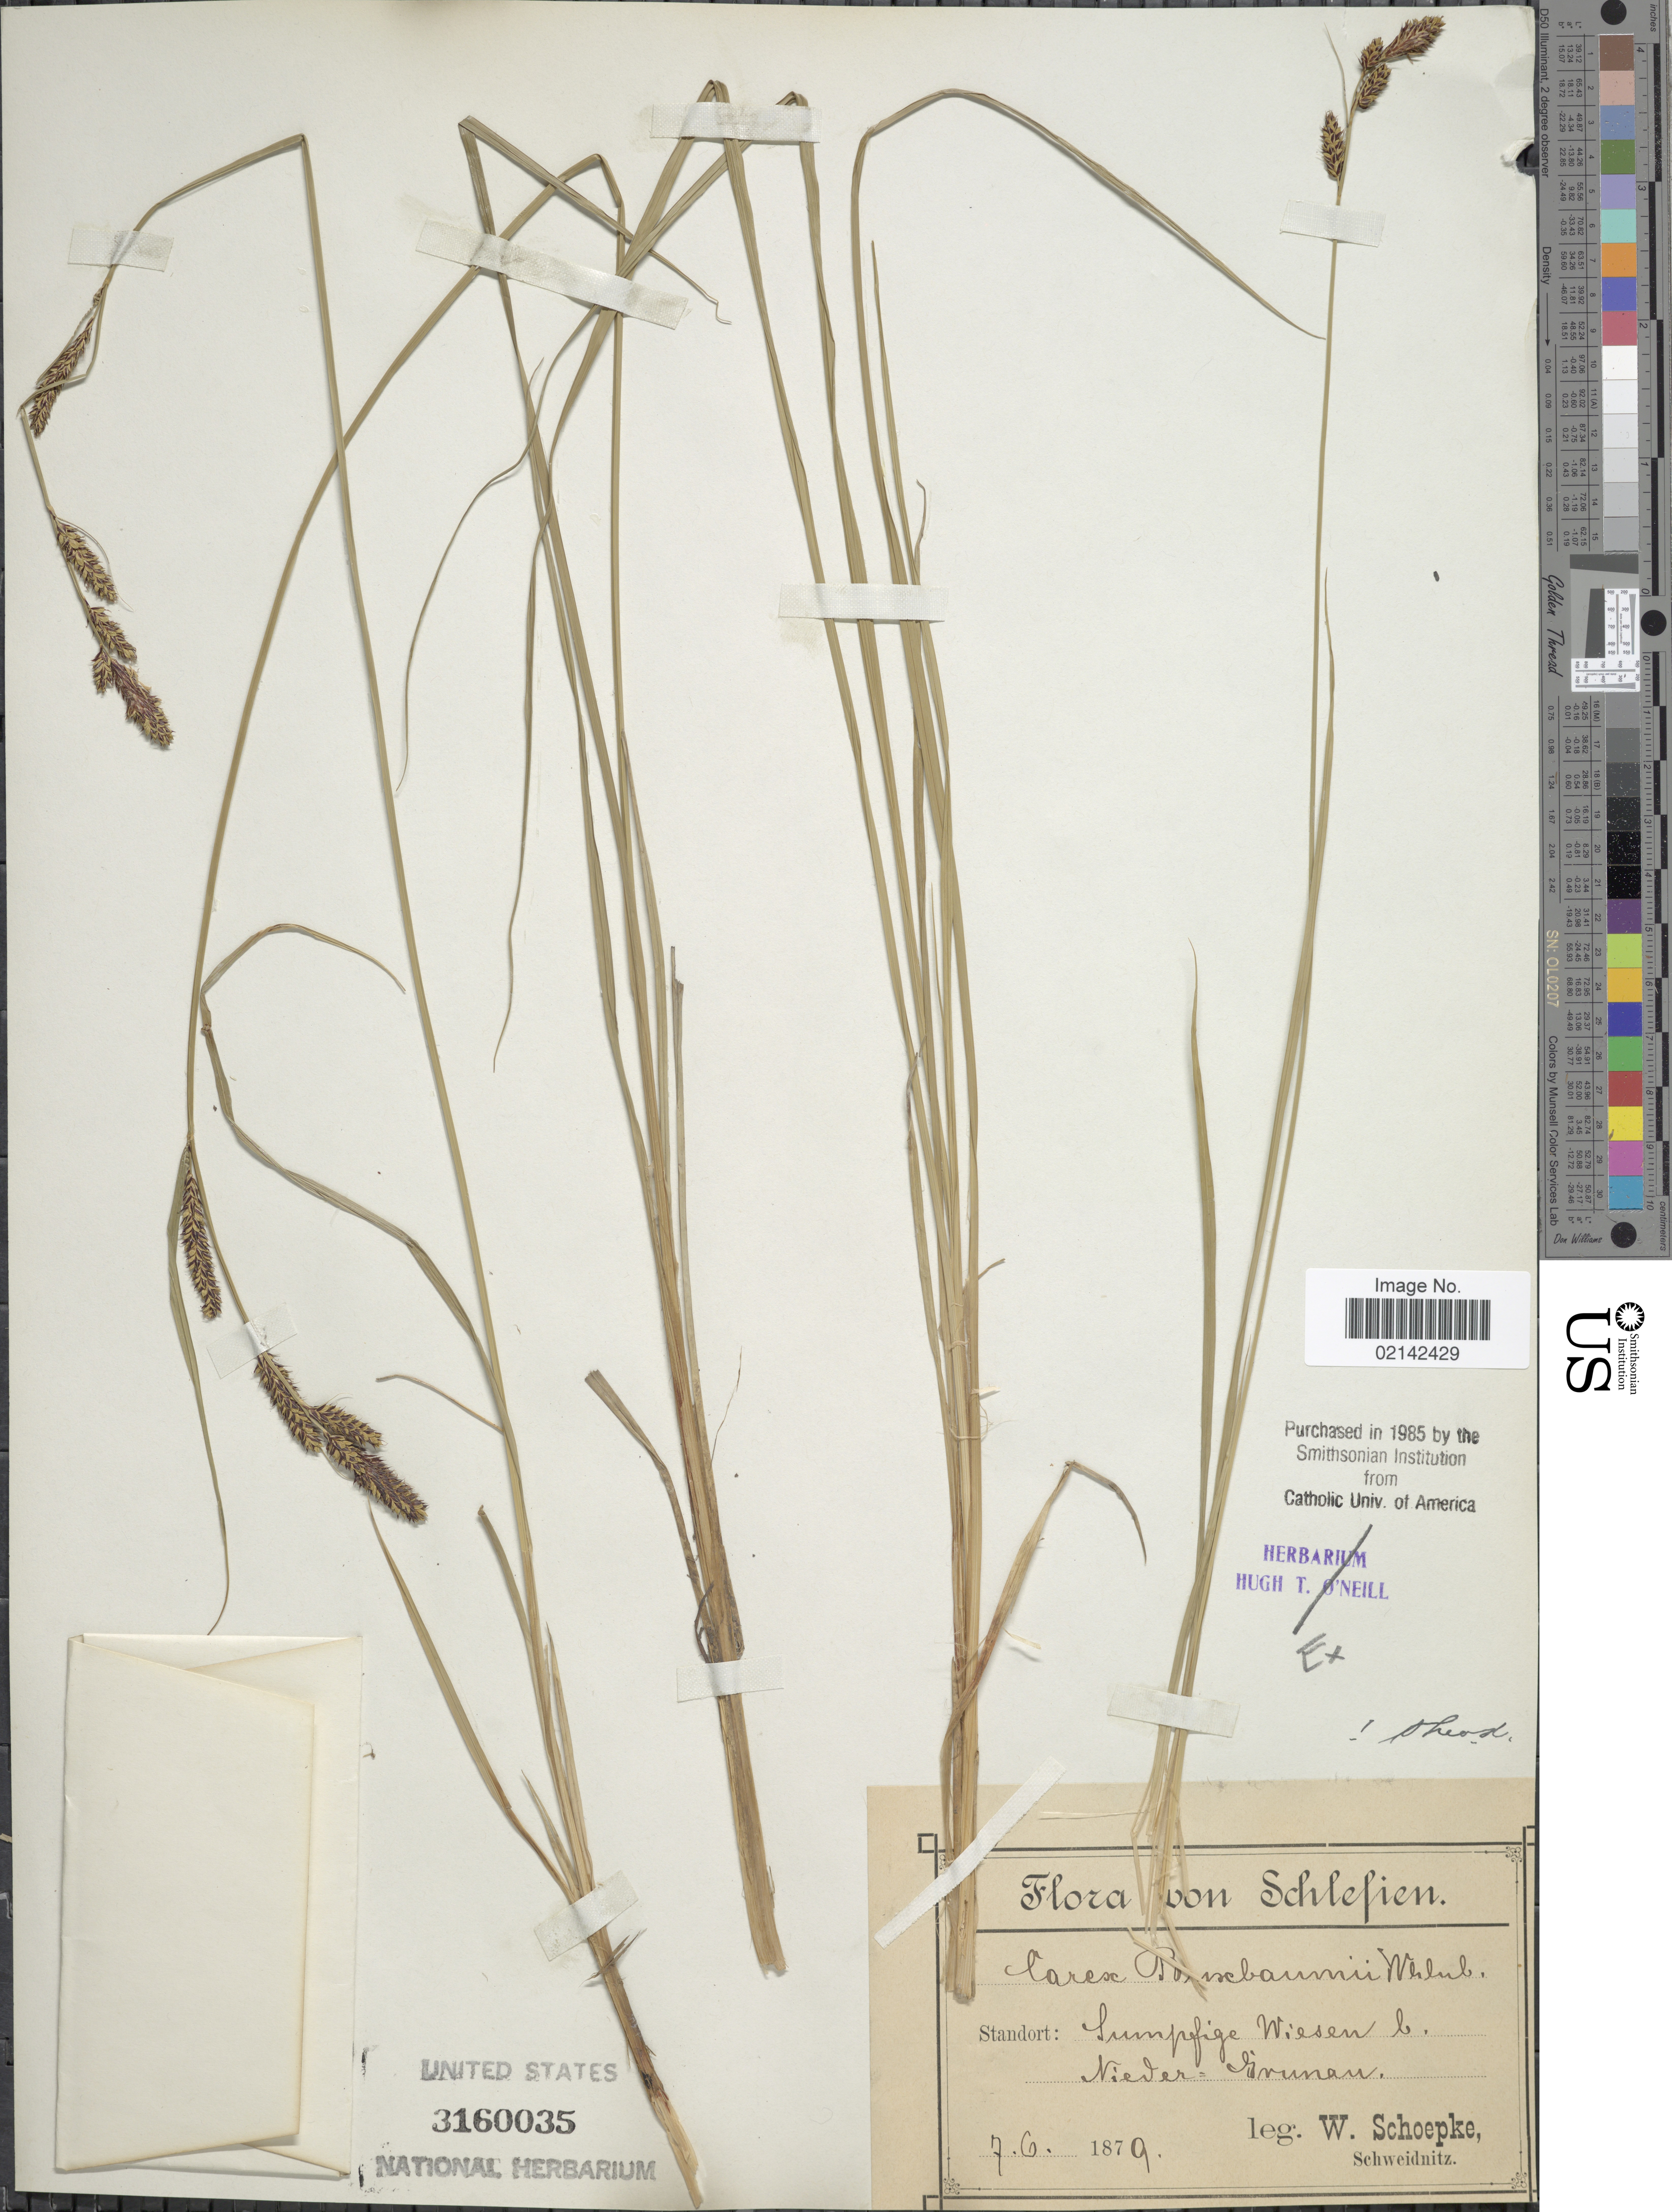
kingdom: Plantae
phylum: Tracheophyta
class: Liliopsida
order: Poales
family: Cyperaceae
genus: Carex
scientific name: Carex buxbaumii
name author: Wahlenb.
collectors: W. Schoepke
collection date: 1879-06-07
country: Germany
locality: Von Schlefien, Standort: Sumpfige Wiesen b. Niever = Grunau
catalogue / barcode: US 3160035